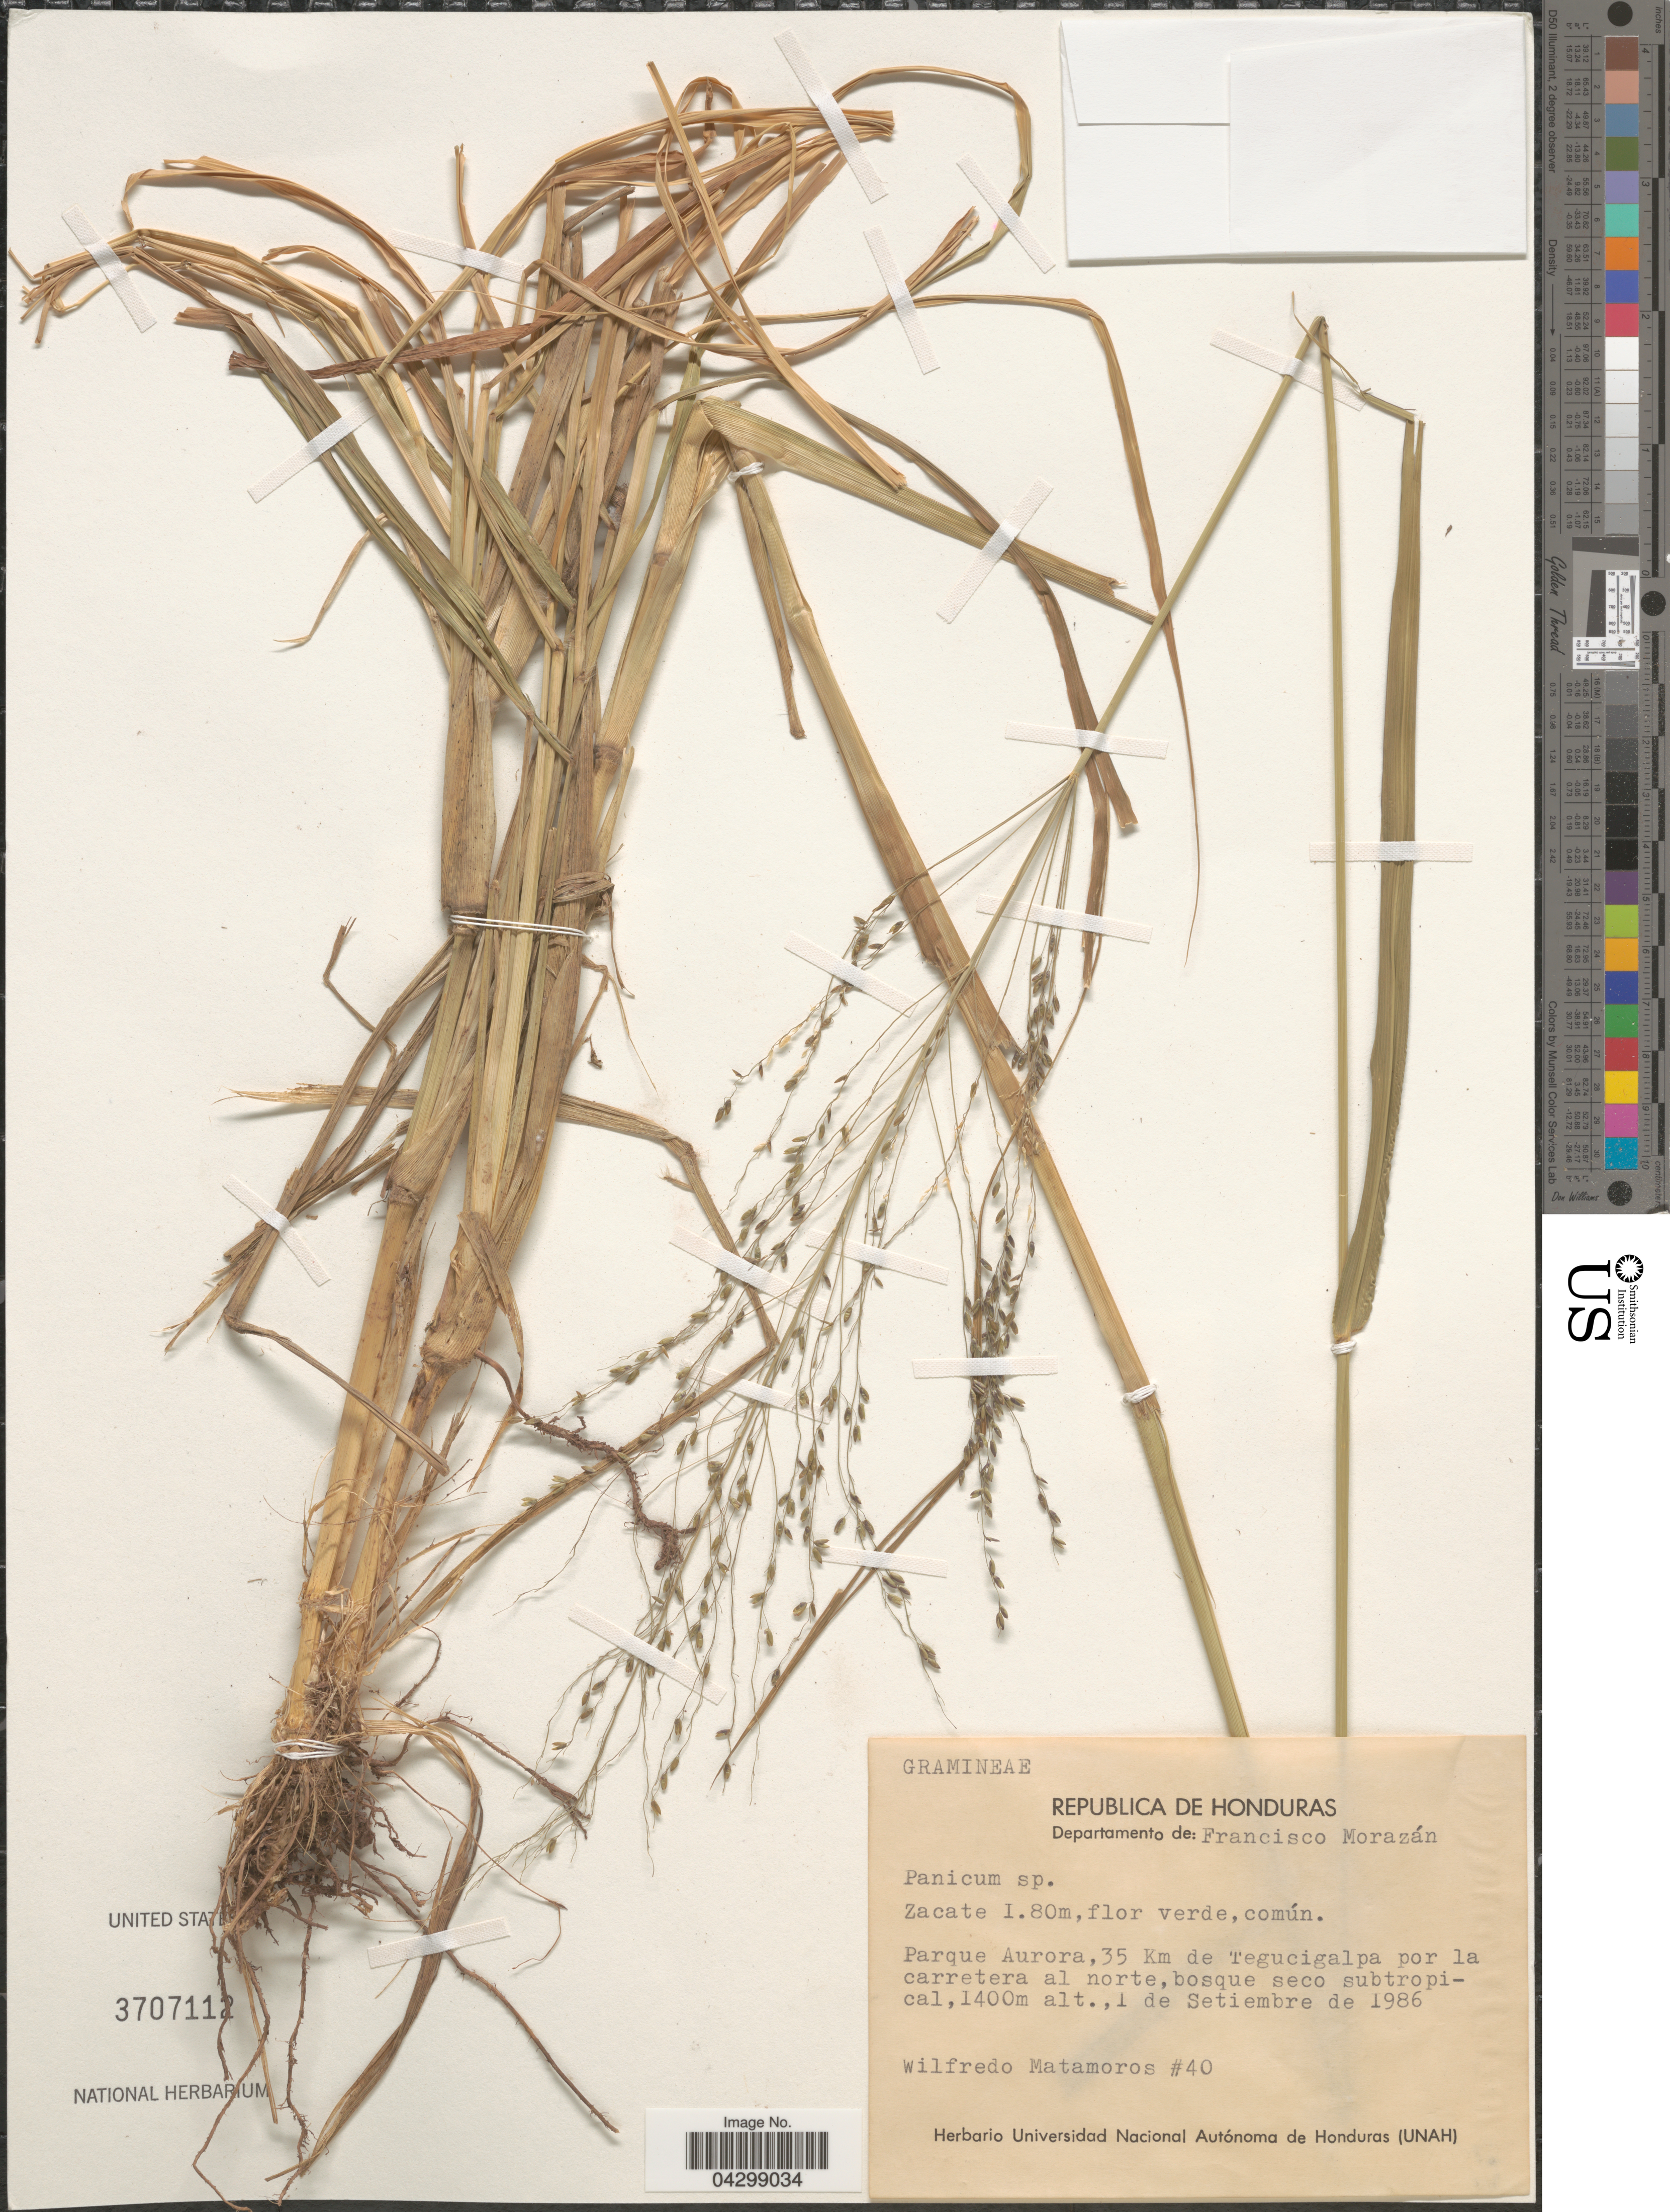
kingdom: Plantae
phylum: Tracheophyta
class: Liliopsida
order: Poales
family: Poaceae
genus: Panicum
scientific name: Panicum sp.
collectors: W. Matamoros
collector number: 40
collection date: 1986-09-01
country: Honduras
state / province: Fco. Morazán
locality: Republica de Honduras. Departamento de: Francisco Morazán. Parque Aurora, 35 Km de Tegucigalpa por la carretera al norte.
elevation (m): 1400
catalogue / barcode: US 3707112